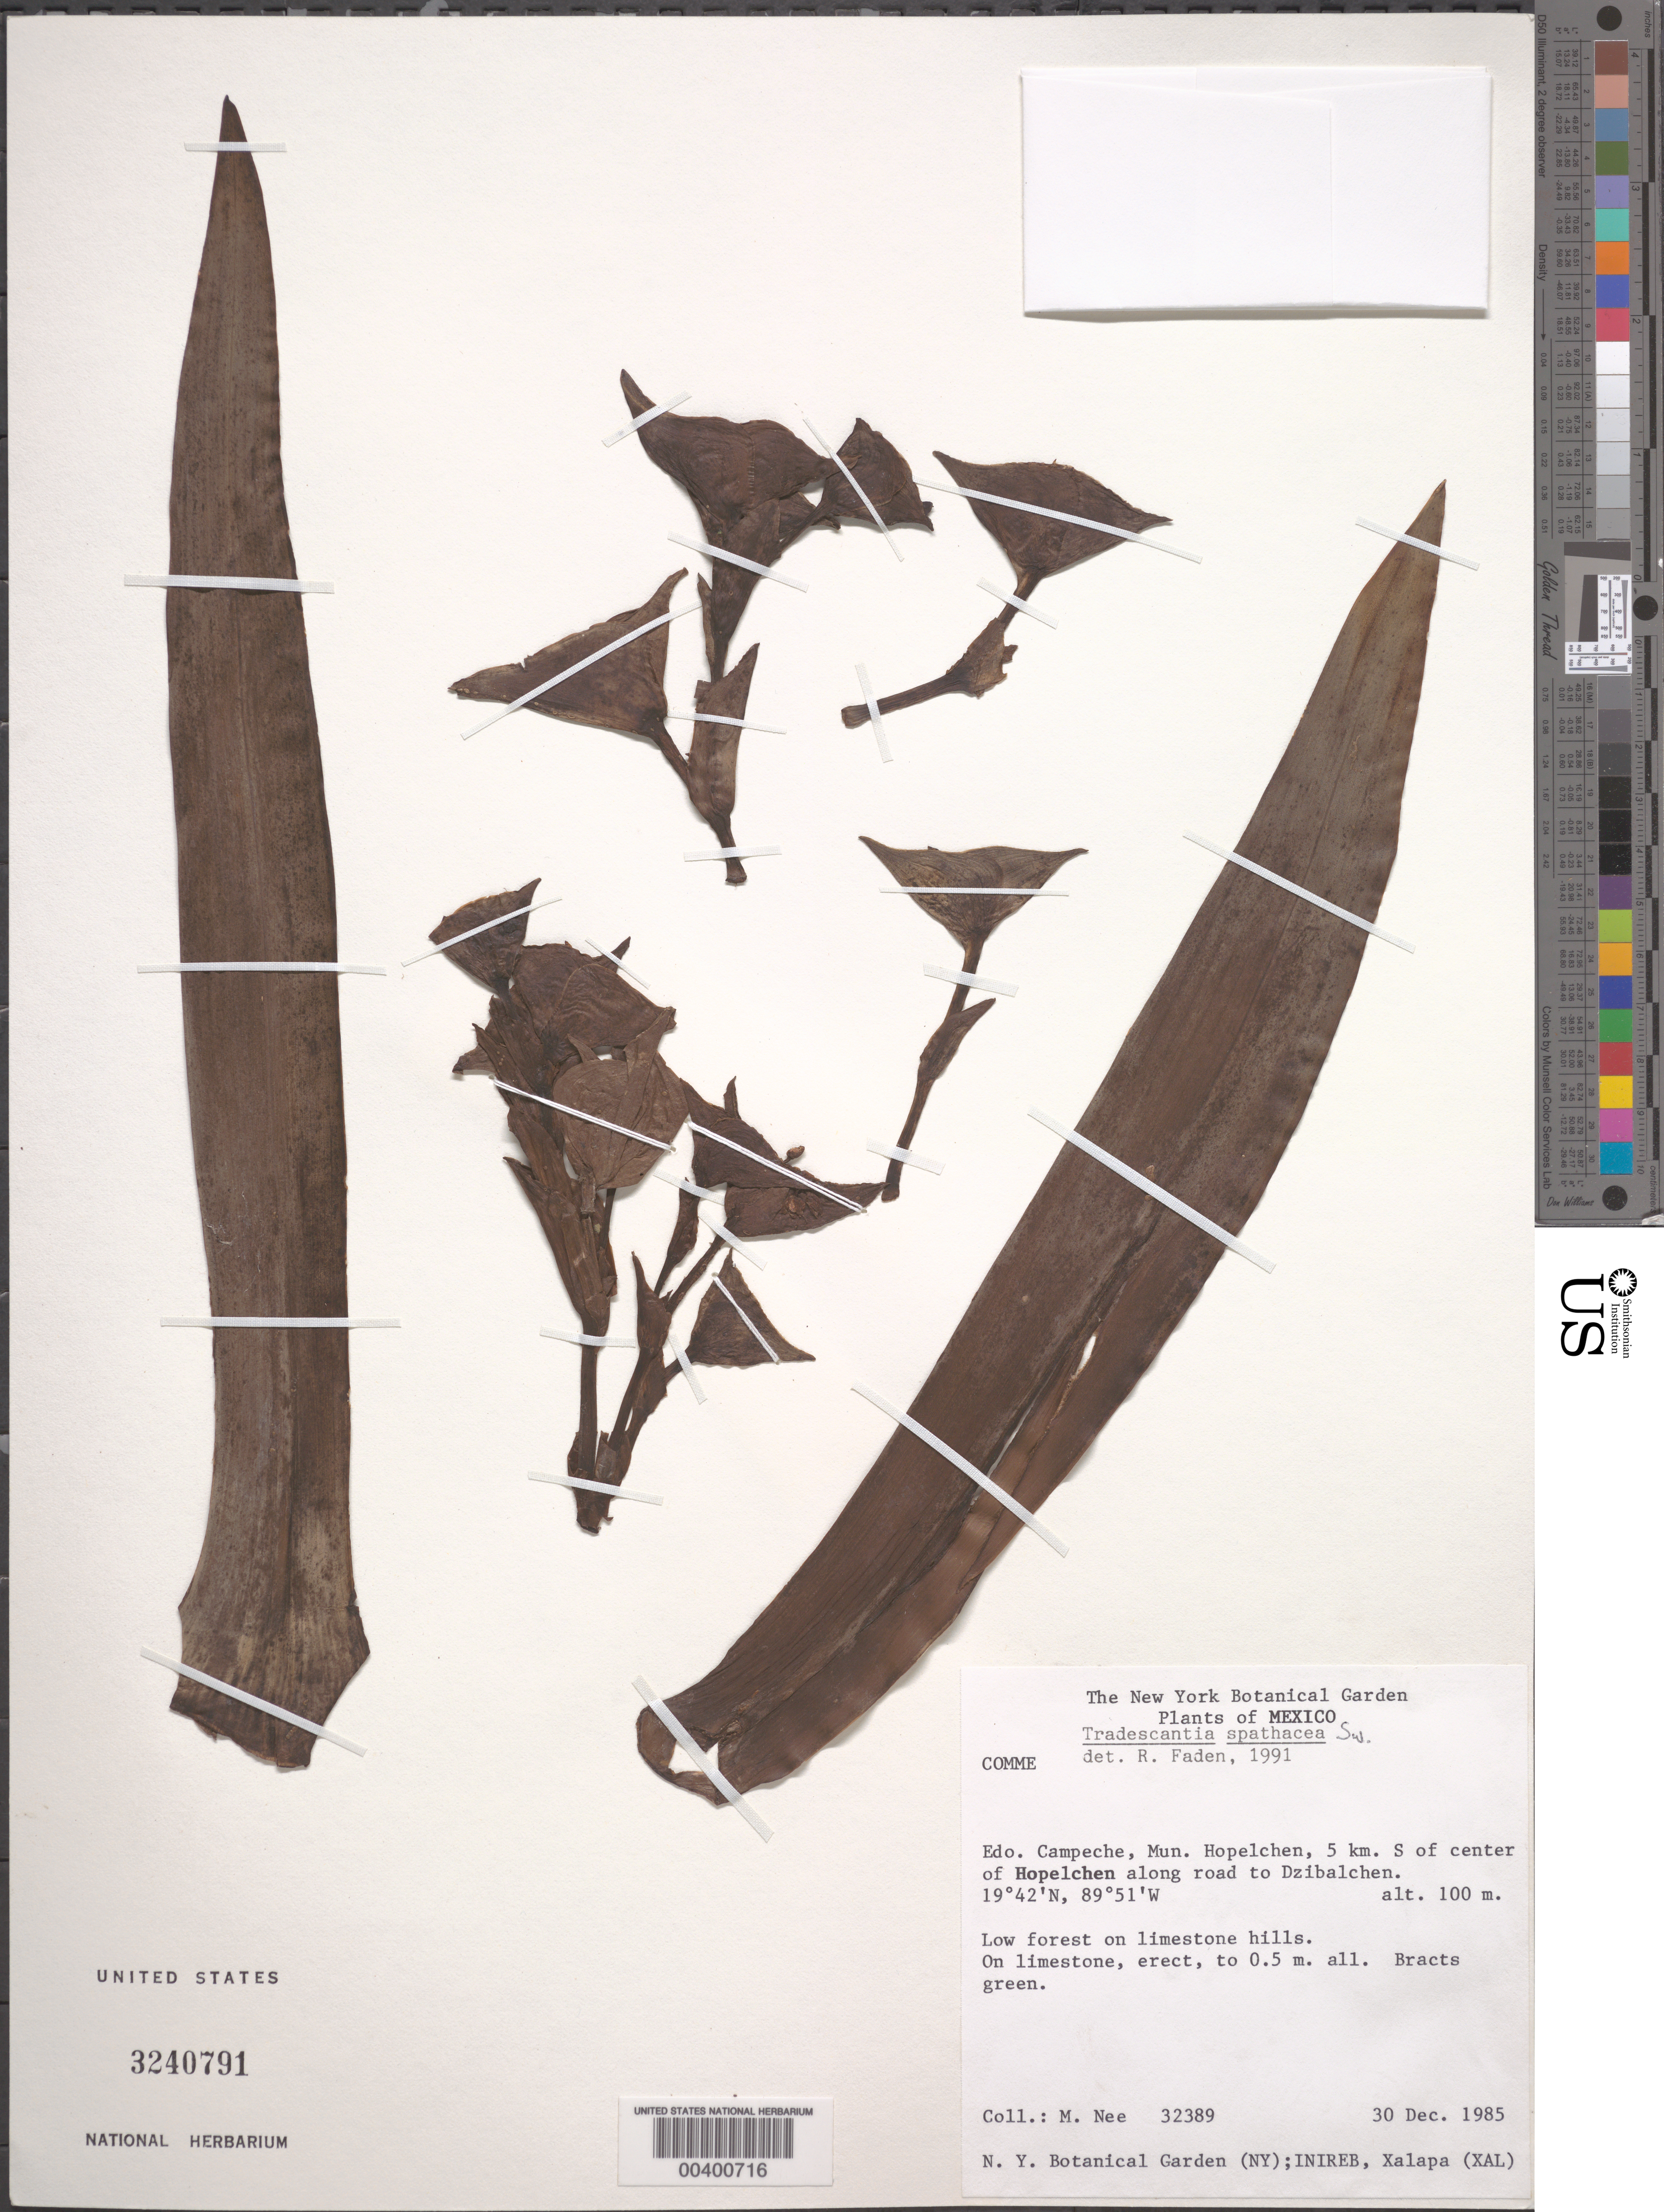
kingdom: Plantae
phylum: Tracheophyta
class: Liliopsida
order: Commelinales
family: Commelinaceae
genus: Tradescantia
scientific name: Tradescantia spathacea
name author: Sw.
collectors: M. Nee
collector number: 32389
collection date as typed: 30 Dec 1985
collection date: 1985-12-30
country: Mexico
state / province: Campeche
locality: Hopelchen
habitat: Low forest on livestone hills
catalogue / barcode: US 3240791